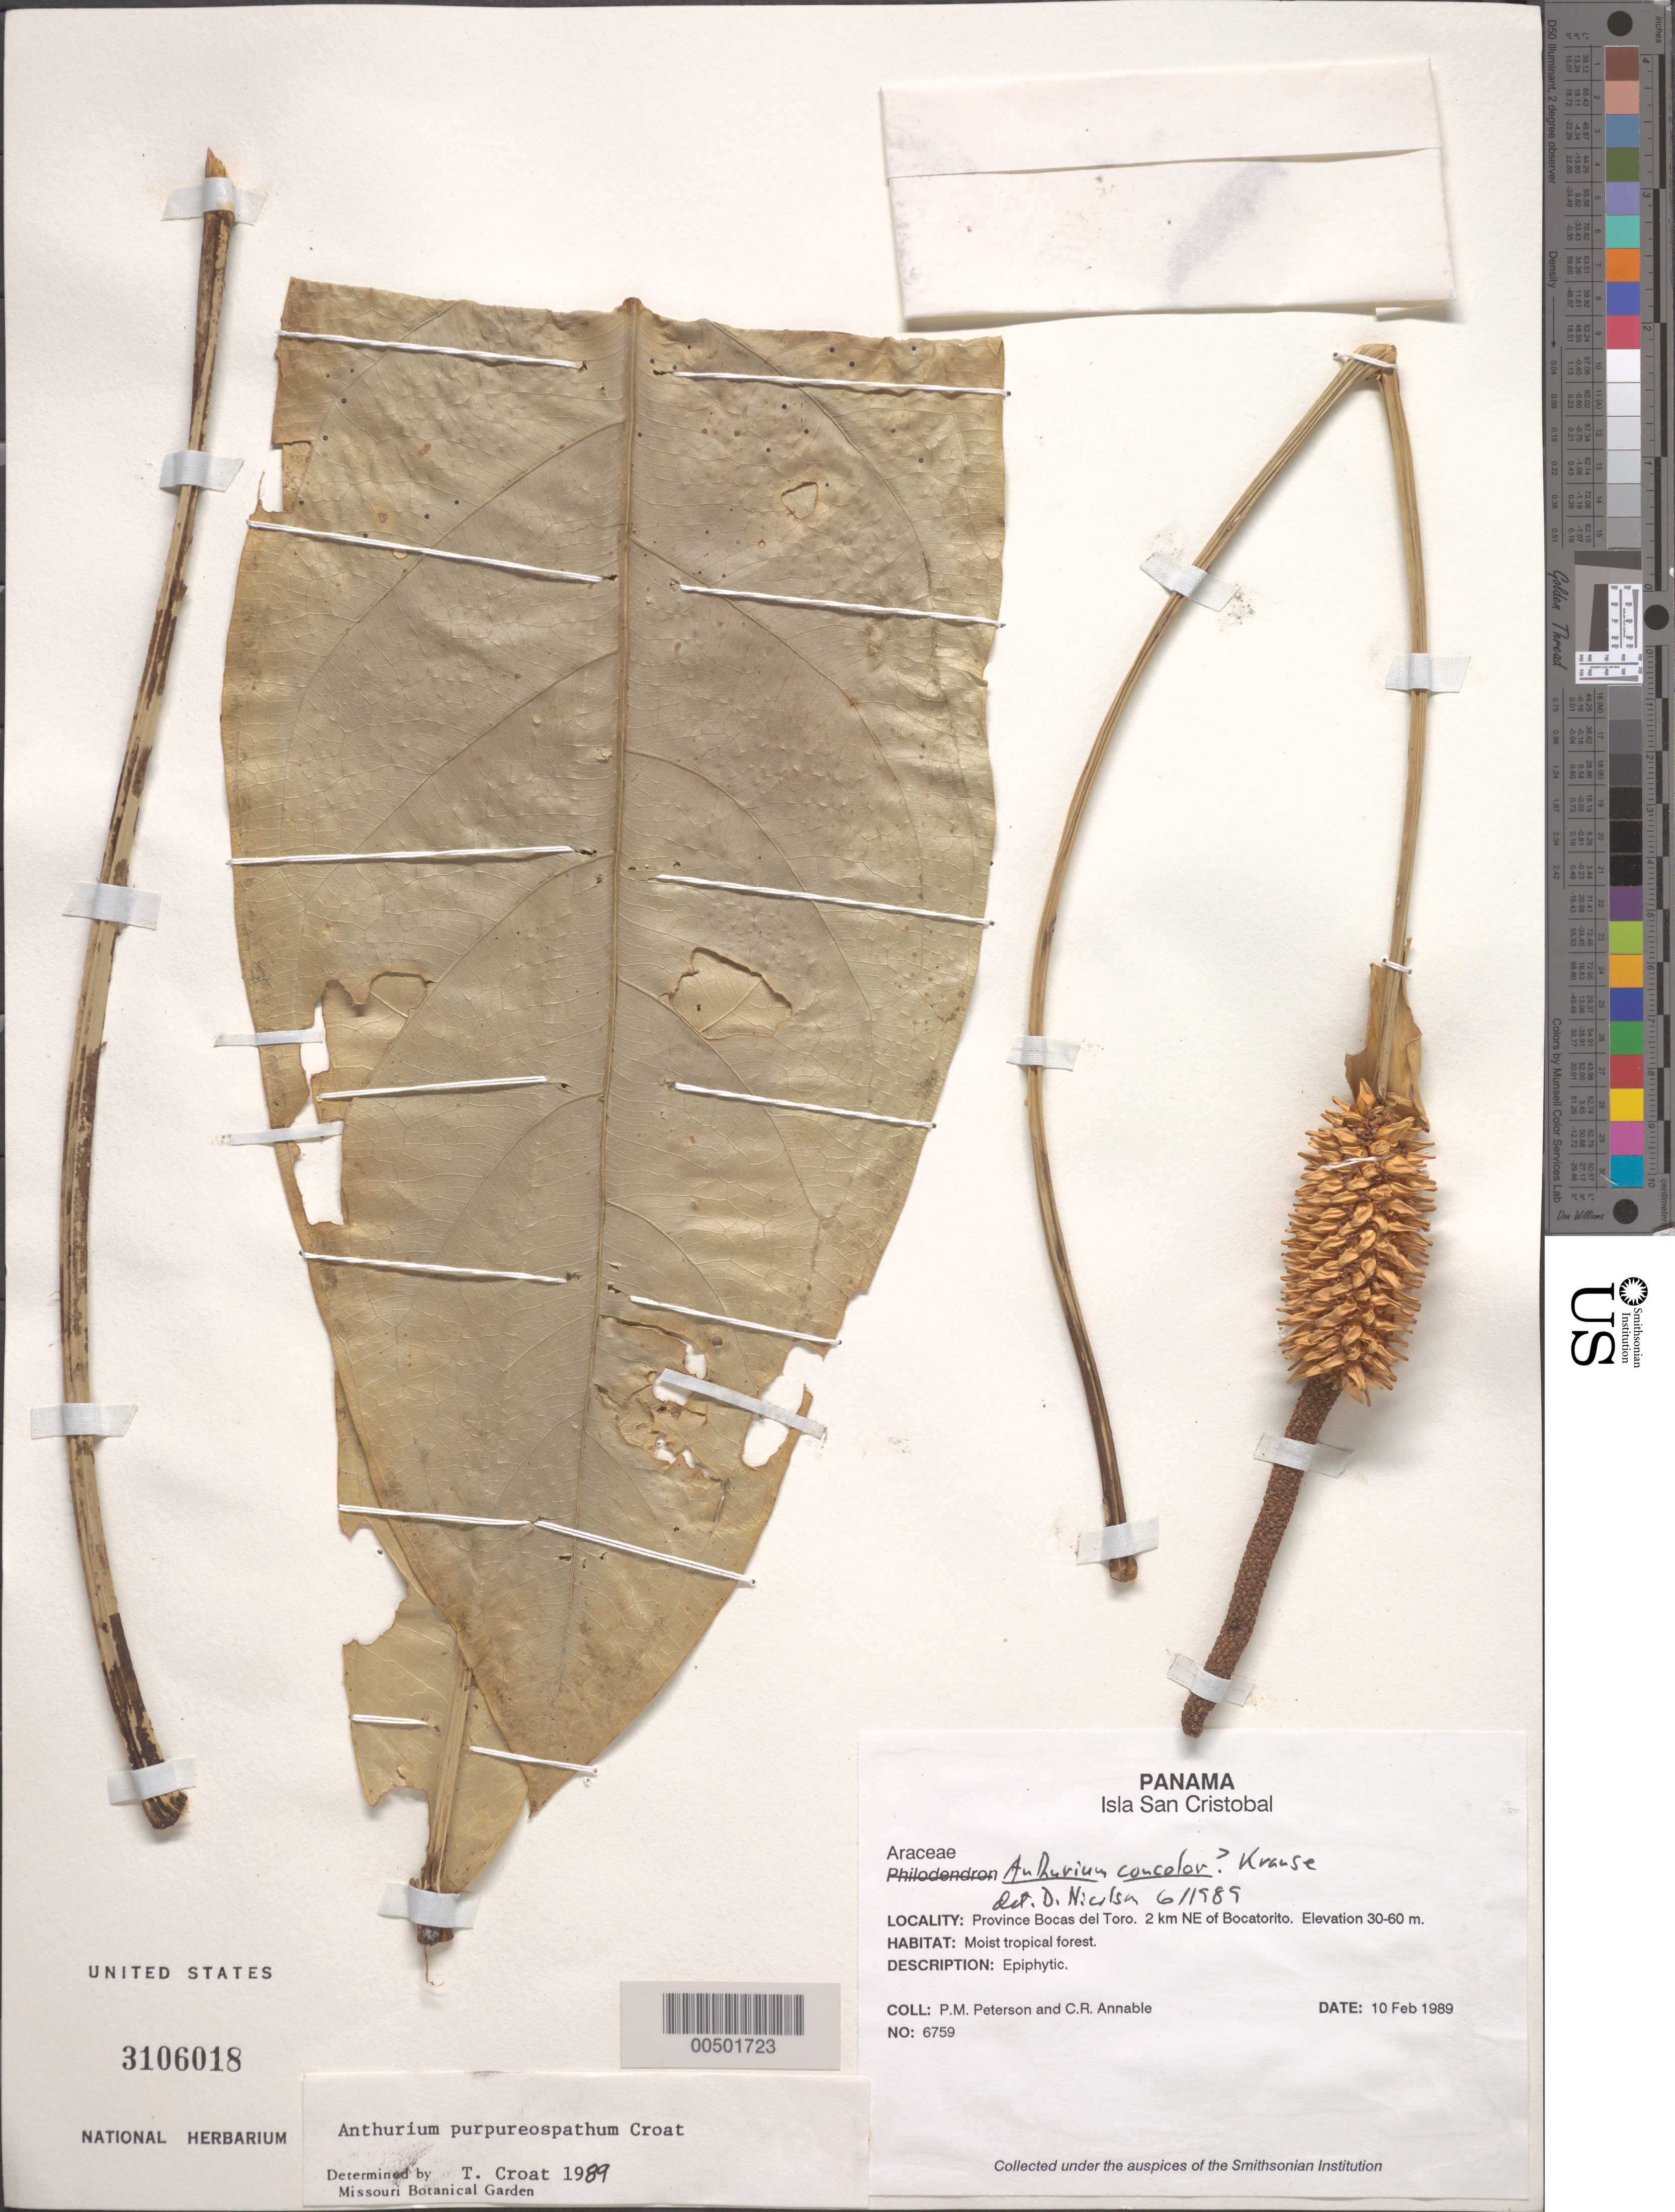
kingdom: Plantae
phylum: Tracheophyta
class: Liliopsida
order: Alismatales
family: Araceae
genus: Anthurium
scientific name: Anthurium purpureospathum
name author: Croat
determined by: Croat, Thomas B., Missouri Botanical Garden (MO)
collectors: P. M. Peterson & C. R. Annable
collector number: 06759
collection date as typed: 10 Feb 1989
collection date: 1989-02-10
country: Panama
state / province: Bocas del Toro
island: San Cristóbal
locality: Isla San Cristobal, 2 km NE of BocaTorito.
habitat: Moist tropical forest.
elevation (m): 30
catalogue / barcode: US 3106018